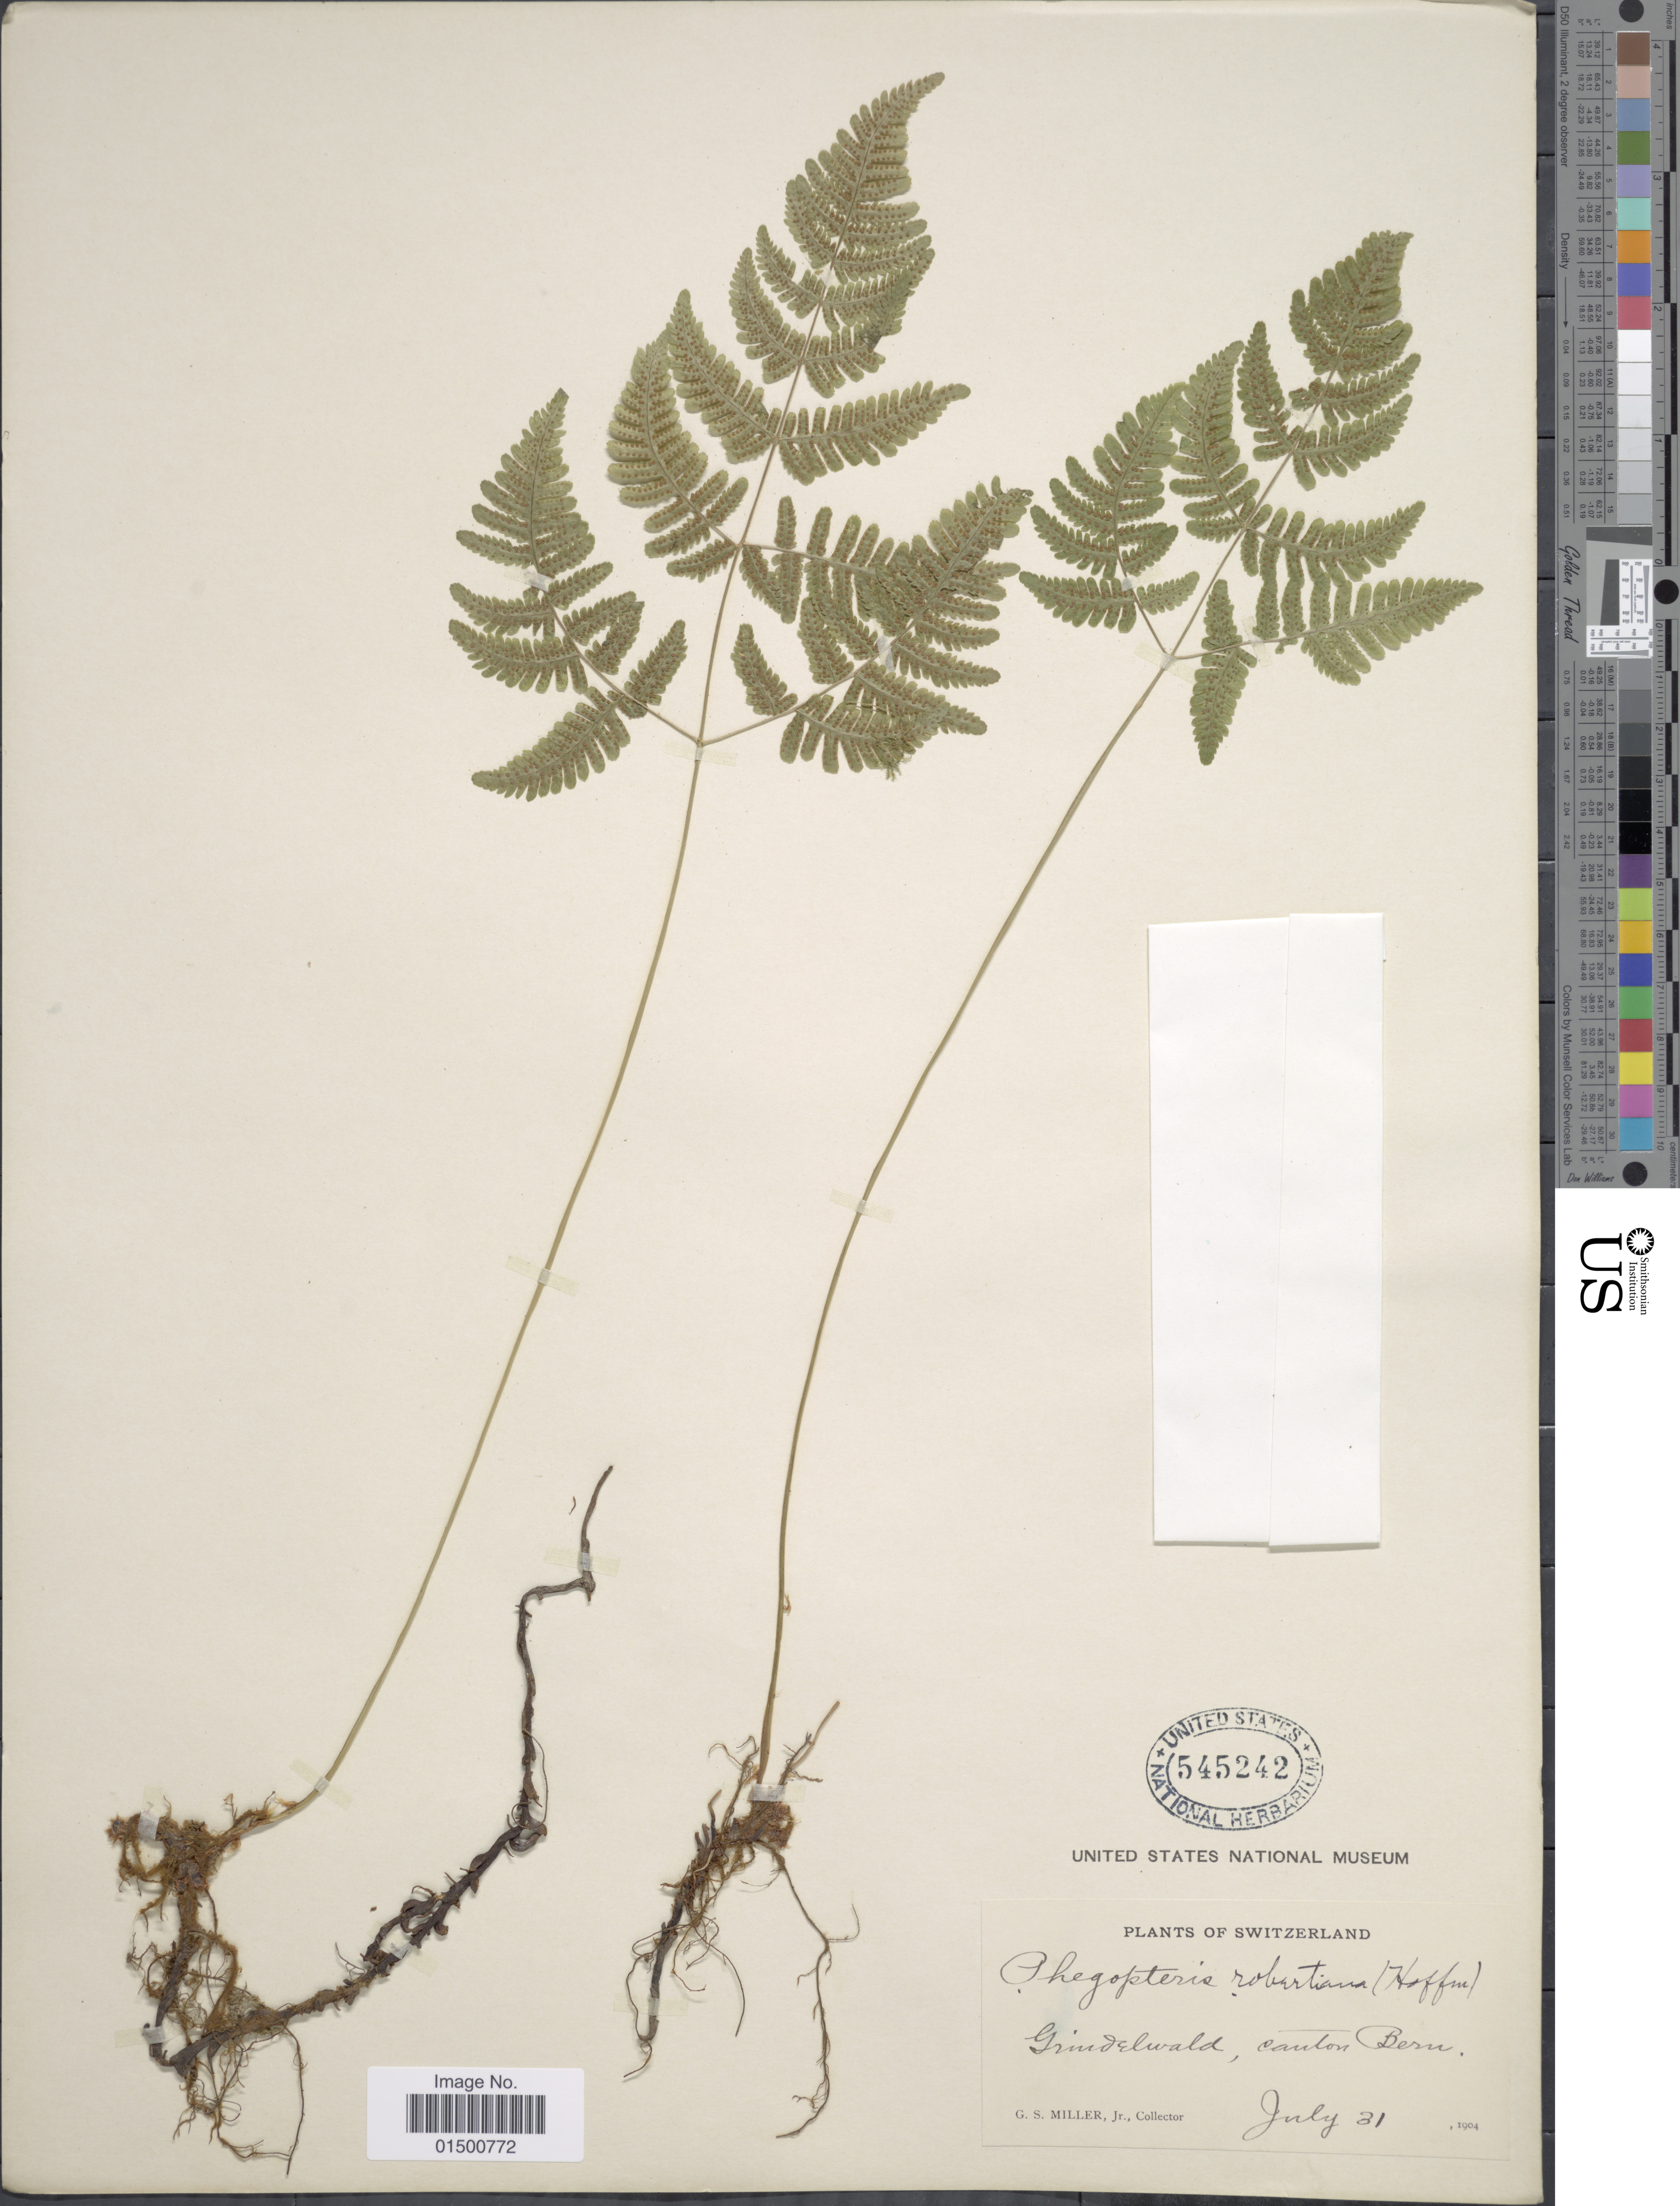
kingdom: Plantae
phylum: Tracheophyta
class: Polypodiopsida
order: Polypodiales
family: Cystopteridaceae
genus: Gymnocarpium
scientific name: Gymnocarpium robertianum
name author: (Hoffm.) Newman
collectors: G. S. Miller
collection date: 1904-07-31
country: Switzerland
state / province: Bern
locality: Grindelwald, canton Bern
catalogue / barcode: US 545242